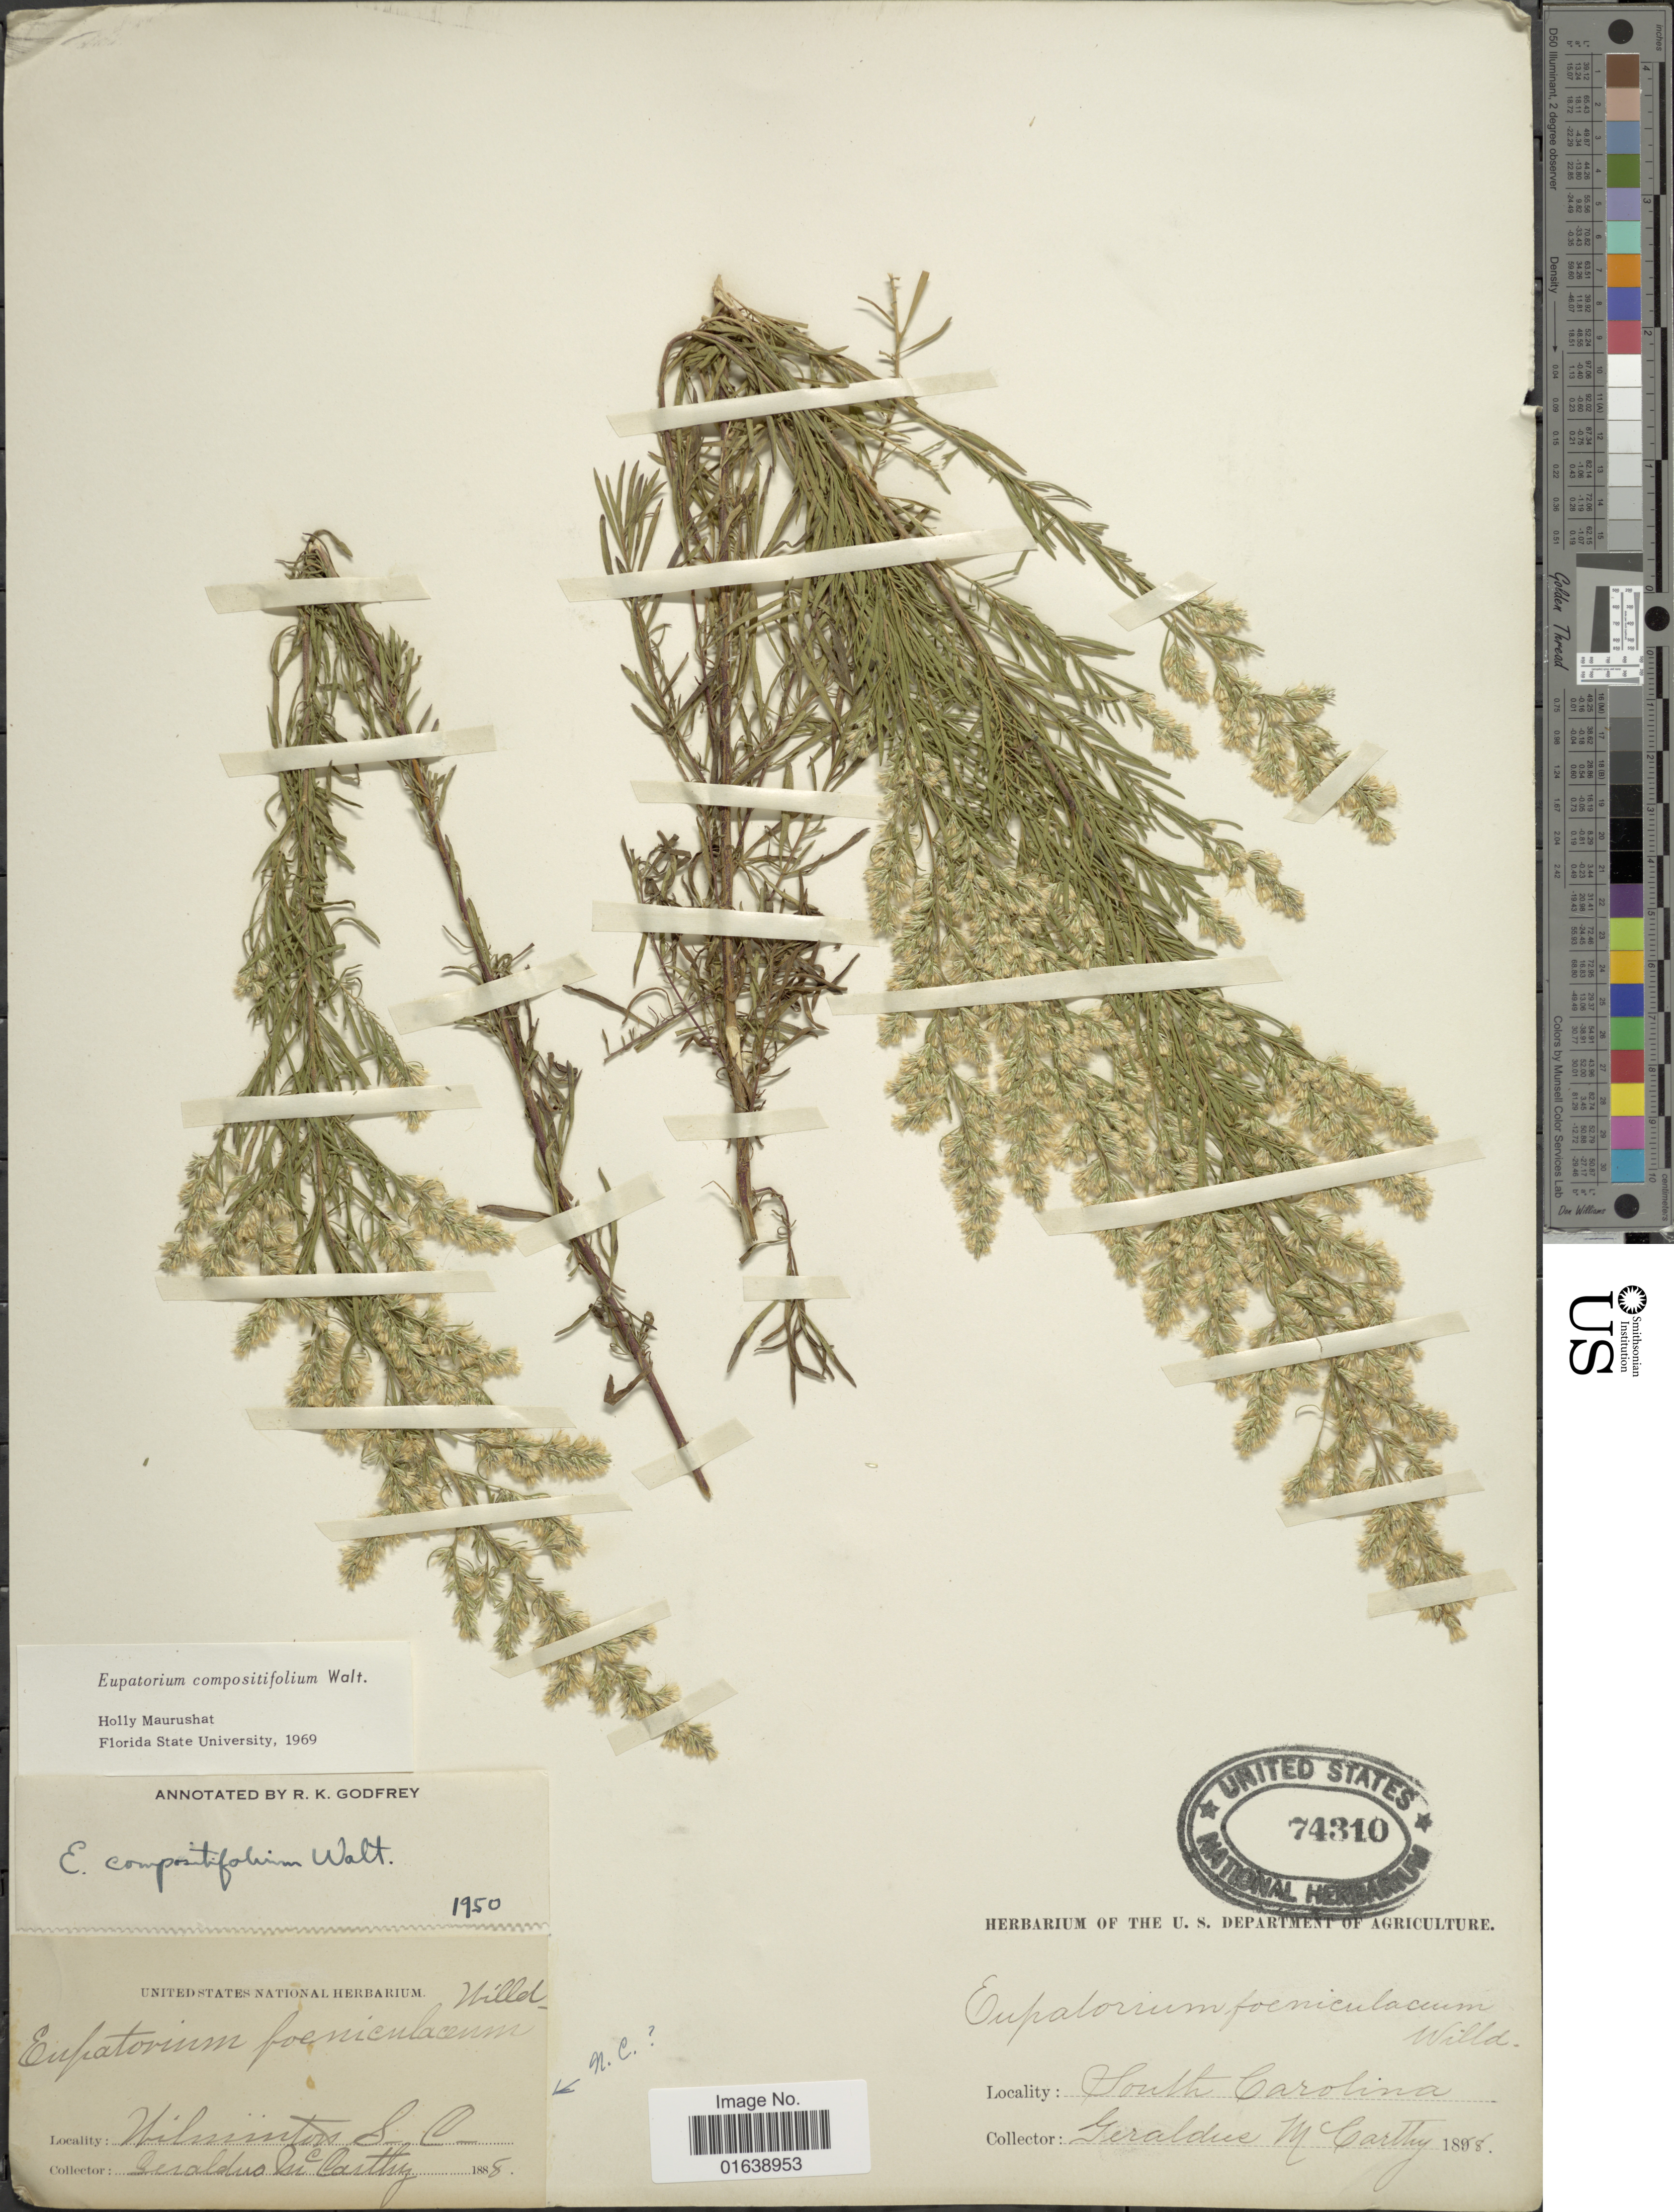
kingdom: Plantae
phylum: Tracheophyta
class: Magnoliopsida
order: Asterales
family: Asteraceae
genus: Eupatorium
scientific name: Eupatorium compositifolium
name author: Walter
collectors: M. McCarthy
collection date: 1898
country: United States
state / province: South Carolina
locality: Wilmington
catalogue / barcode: US 74310